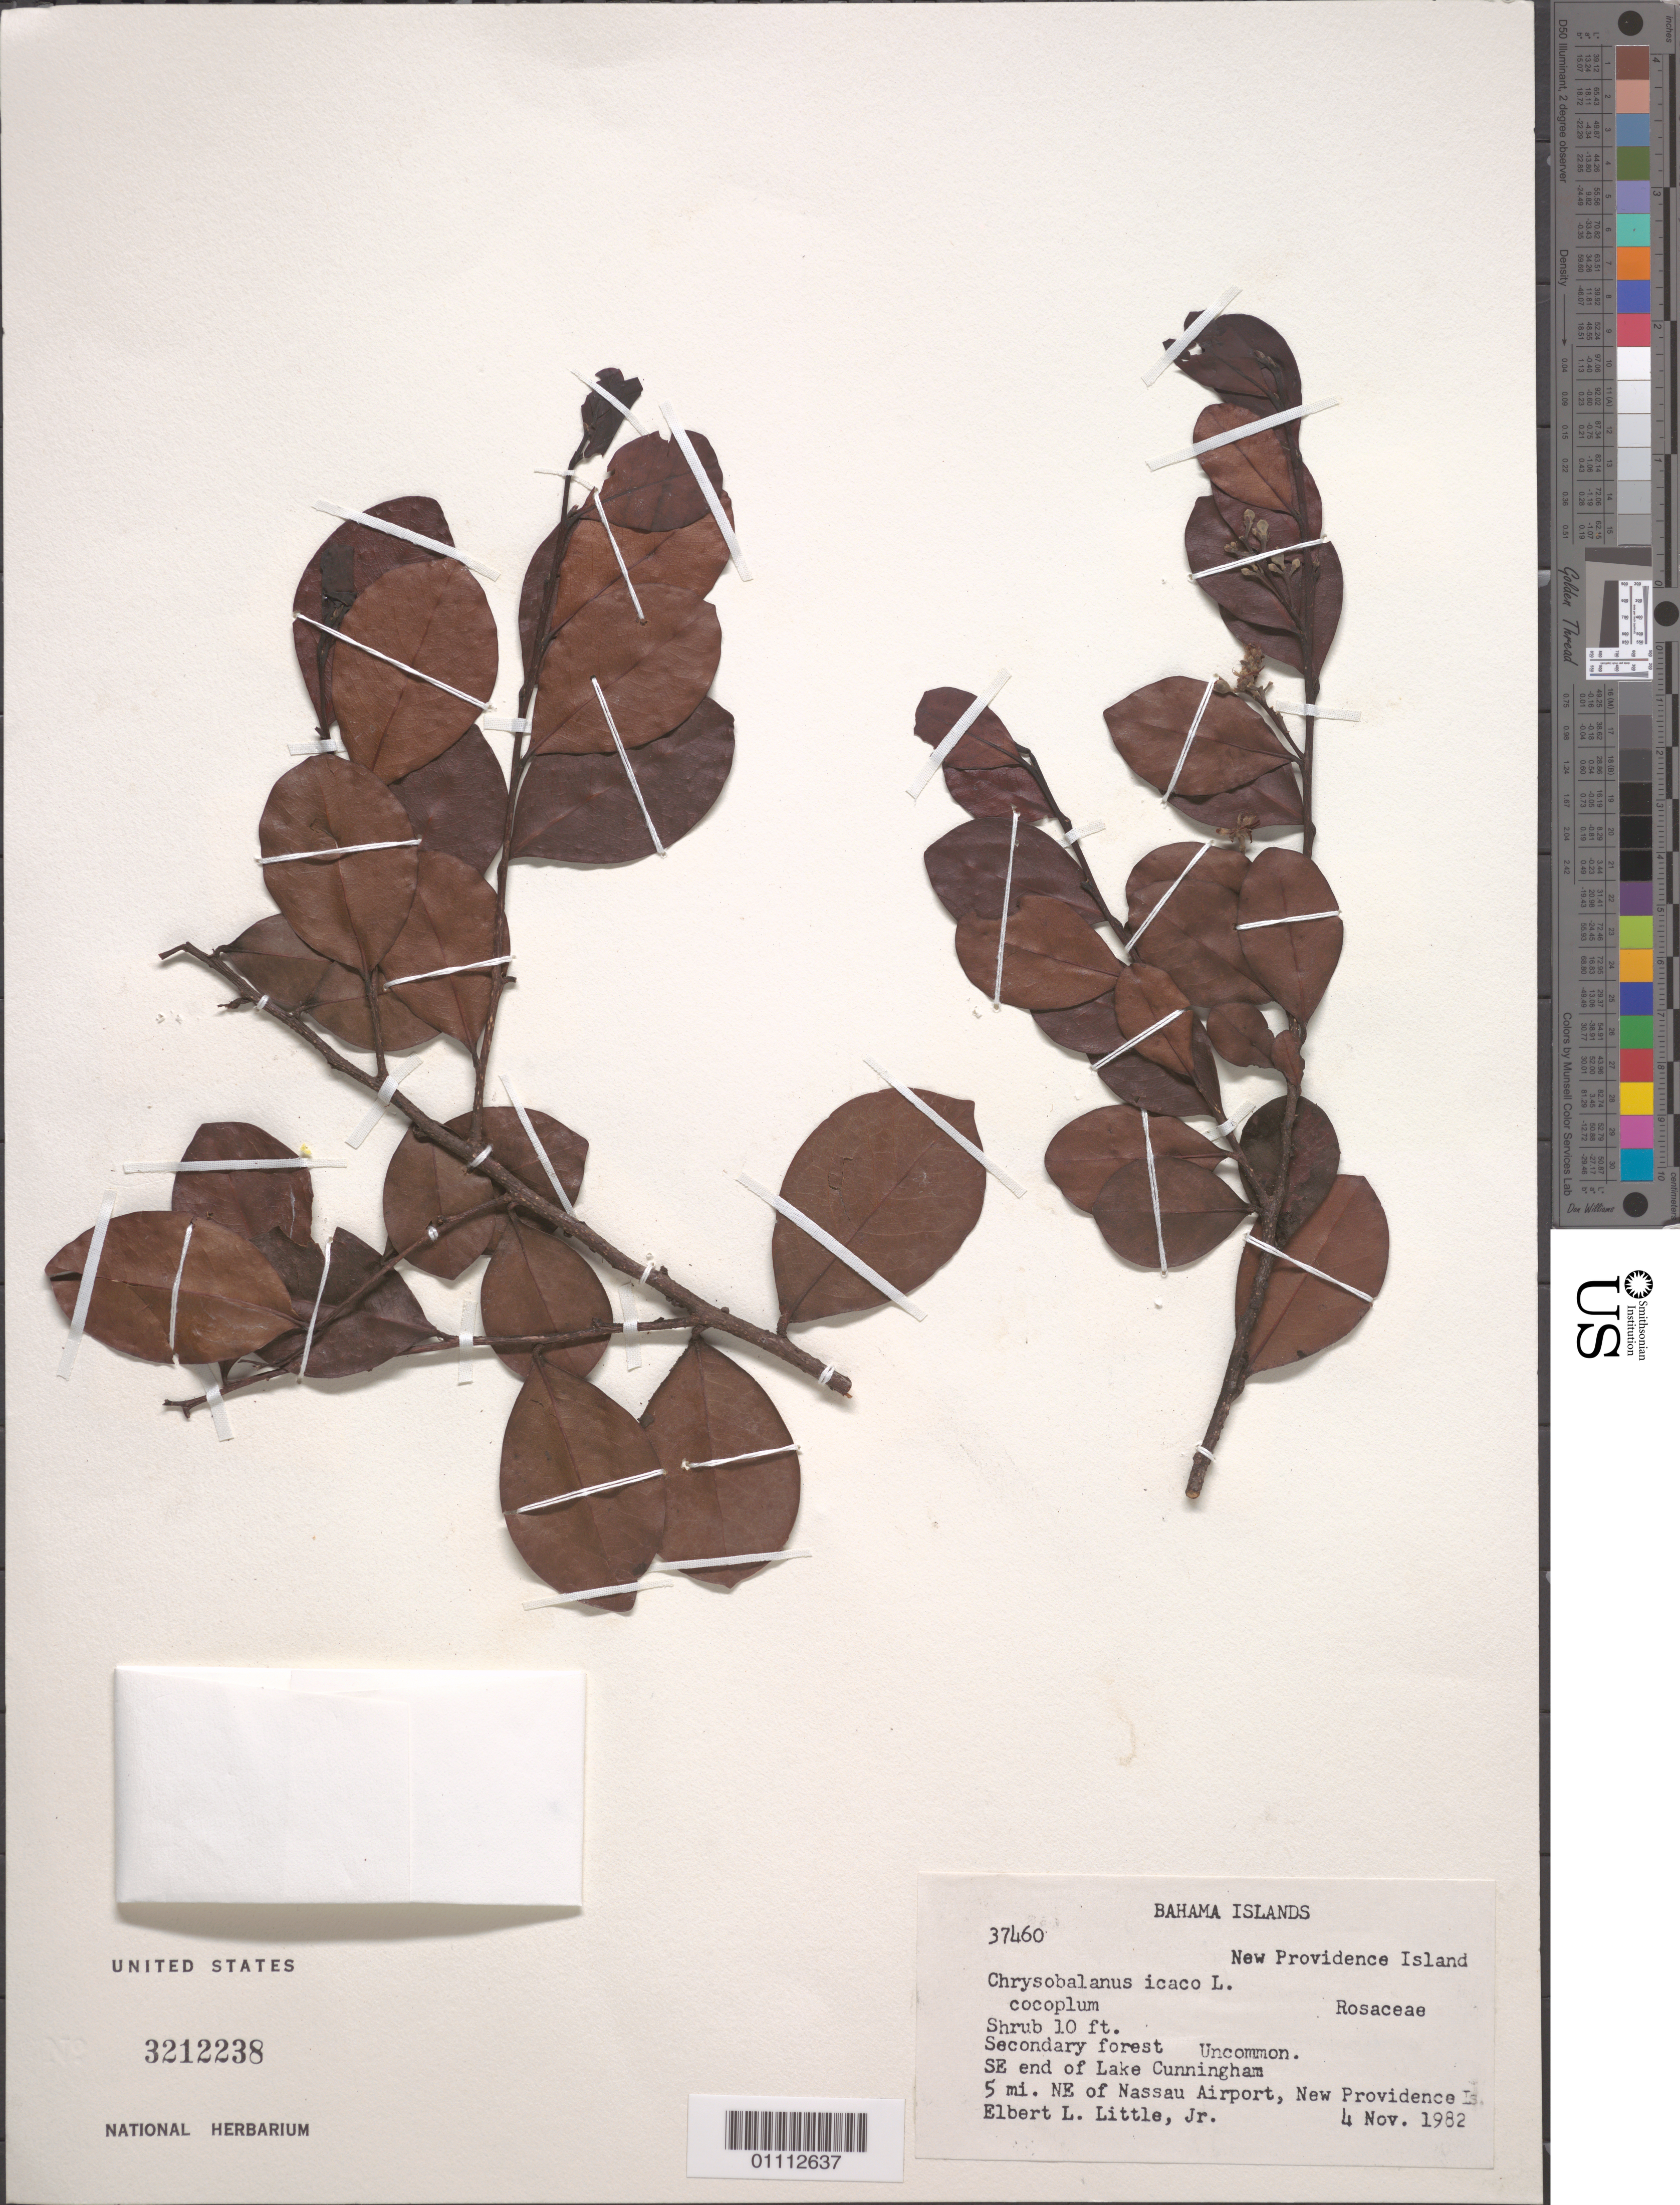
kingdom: Plantae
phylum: Tracheophyta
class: Magnoliopsida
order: Malpighiales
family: Chrysobalanaceae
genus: Chrysobalanus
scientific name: Chrysobalanus icaco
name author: L.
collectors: E. L. Little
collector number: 37460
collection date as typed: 04 Nov 1982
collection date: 1982-11-04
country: Bahamas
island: New Providence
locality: Secondary forest. Uncommon.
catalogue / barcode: US 3212238